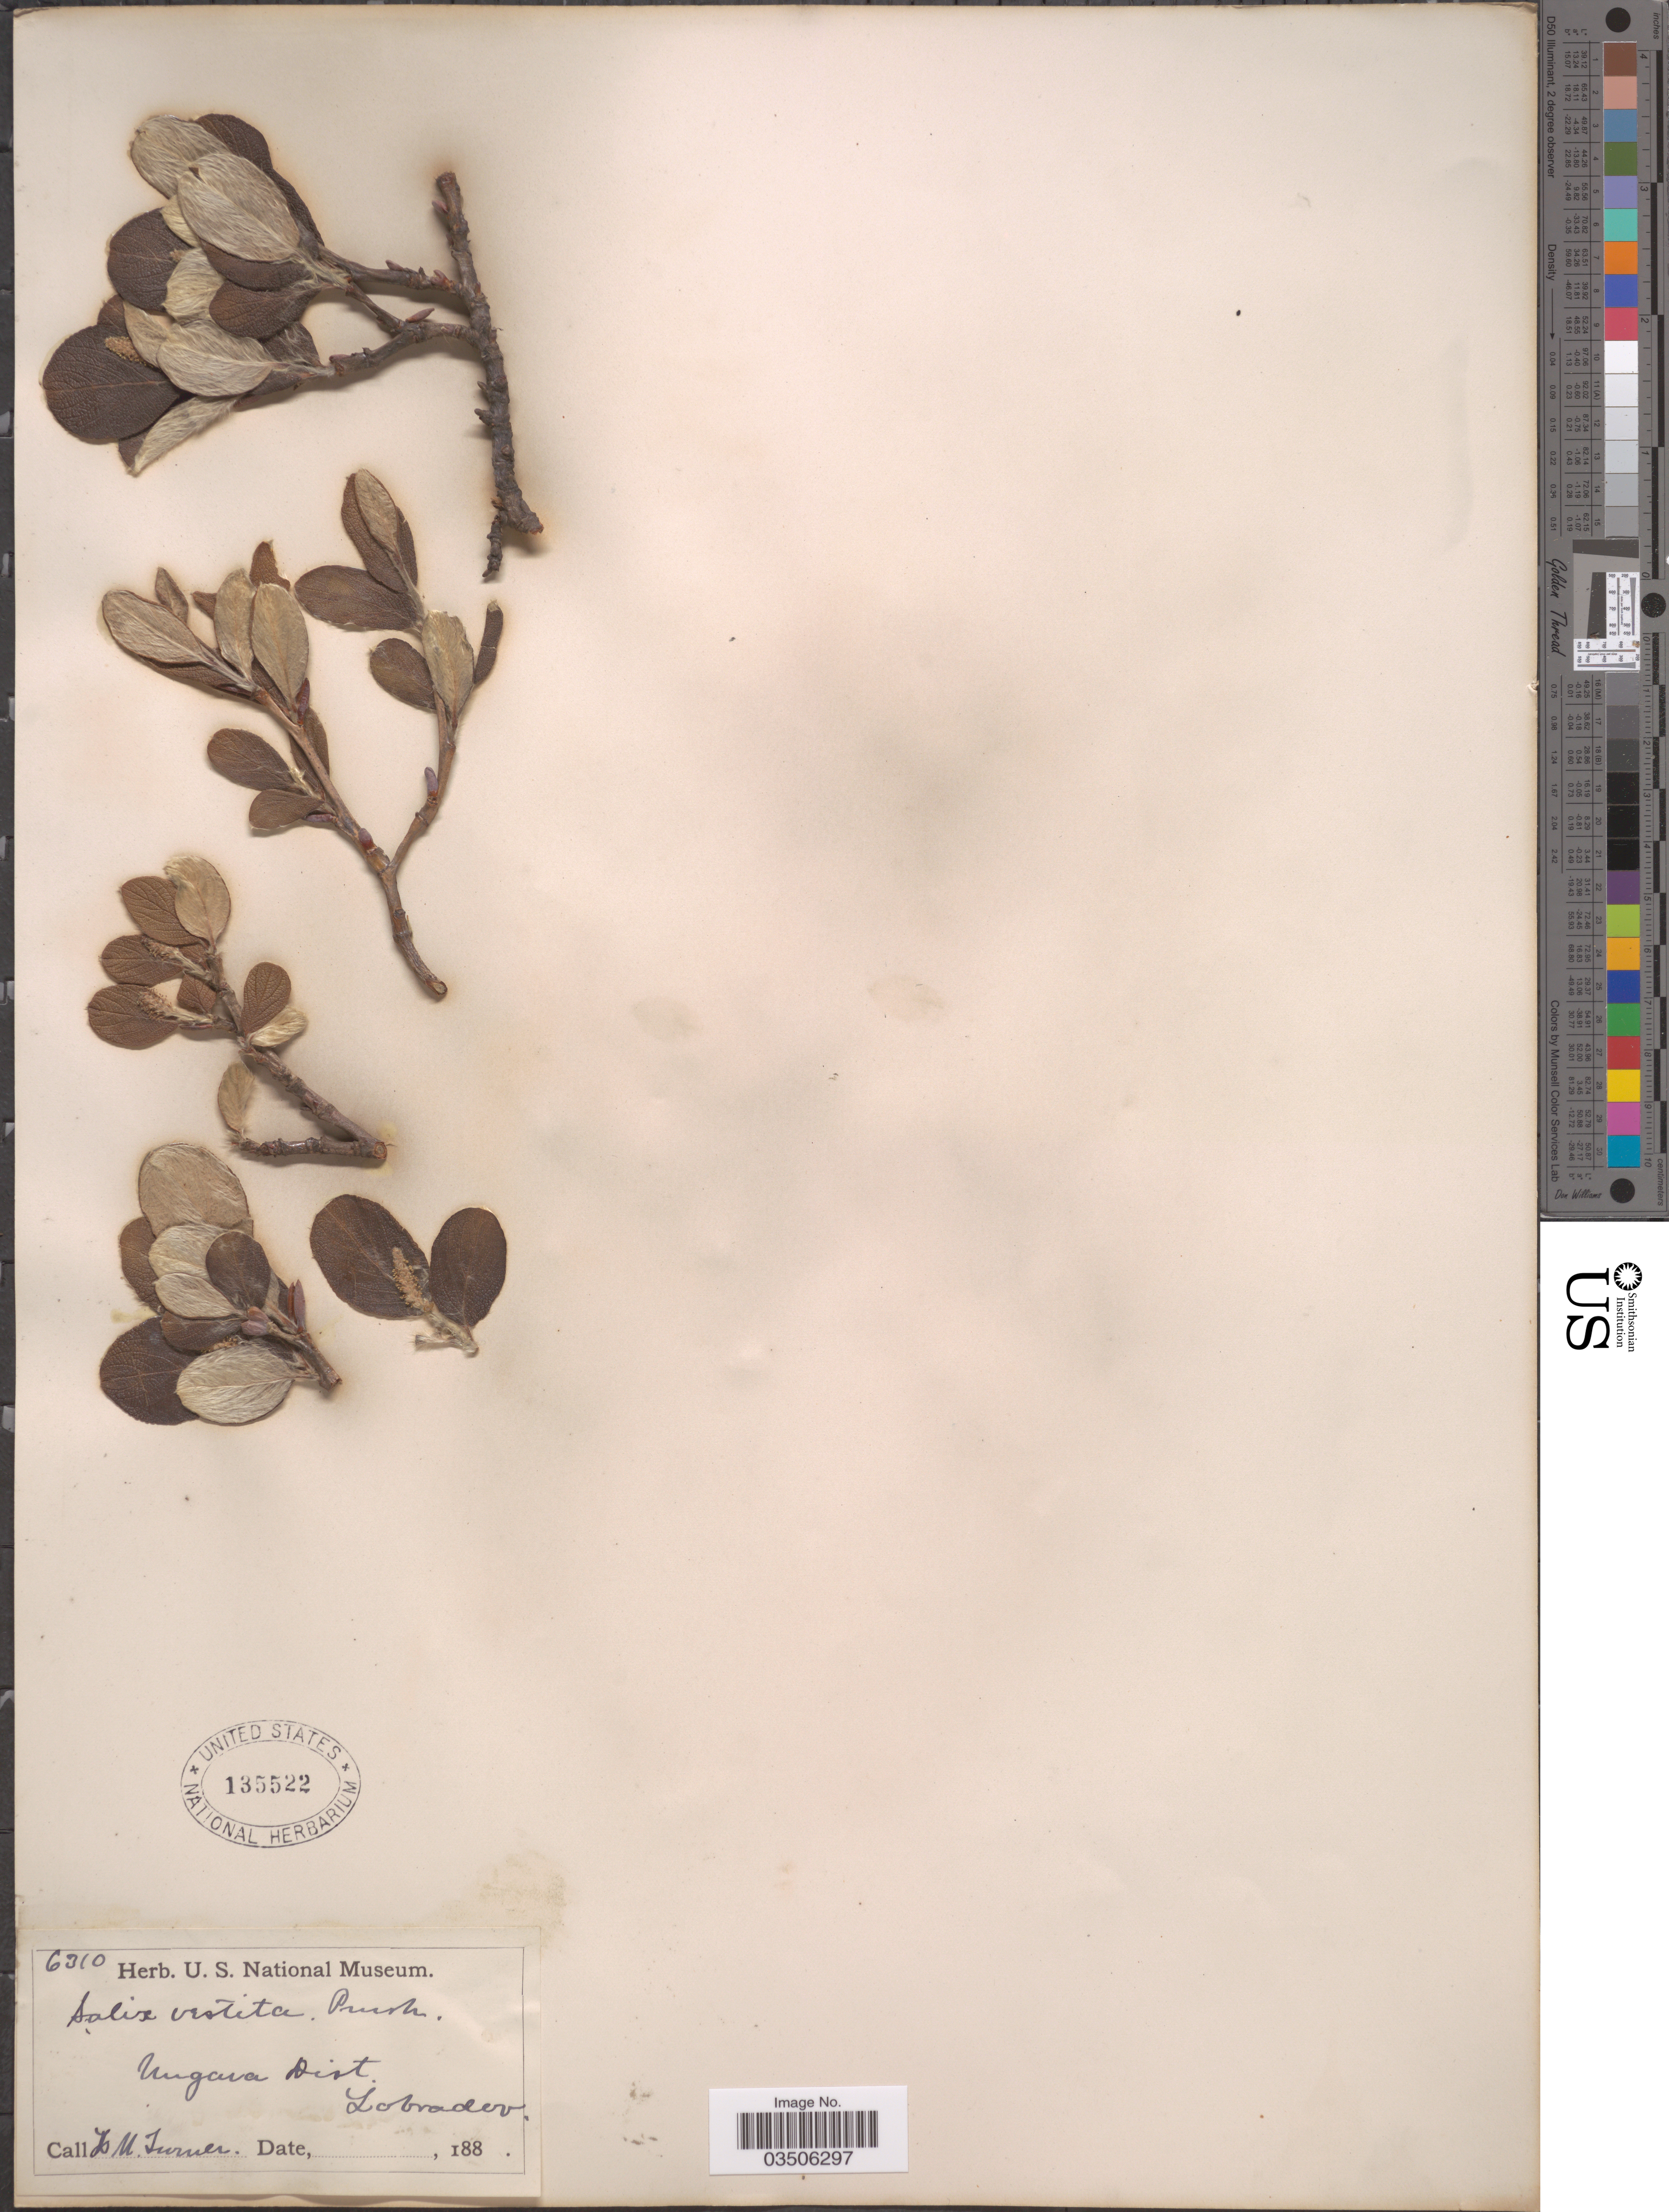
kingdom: Plantae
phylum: Tracheophyta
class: Magnoliopsida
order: Malpighiales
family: Salicaceae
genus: Salix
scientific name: Salix vestita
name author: Pursh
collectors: I. M. Turner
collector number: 6310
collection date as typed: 188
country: Canada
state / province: Newfoundland and Labrador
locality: Ungava Dist. Labrador.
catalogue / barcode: US 135522